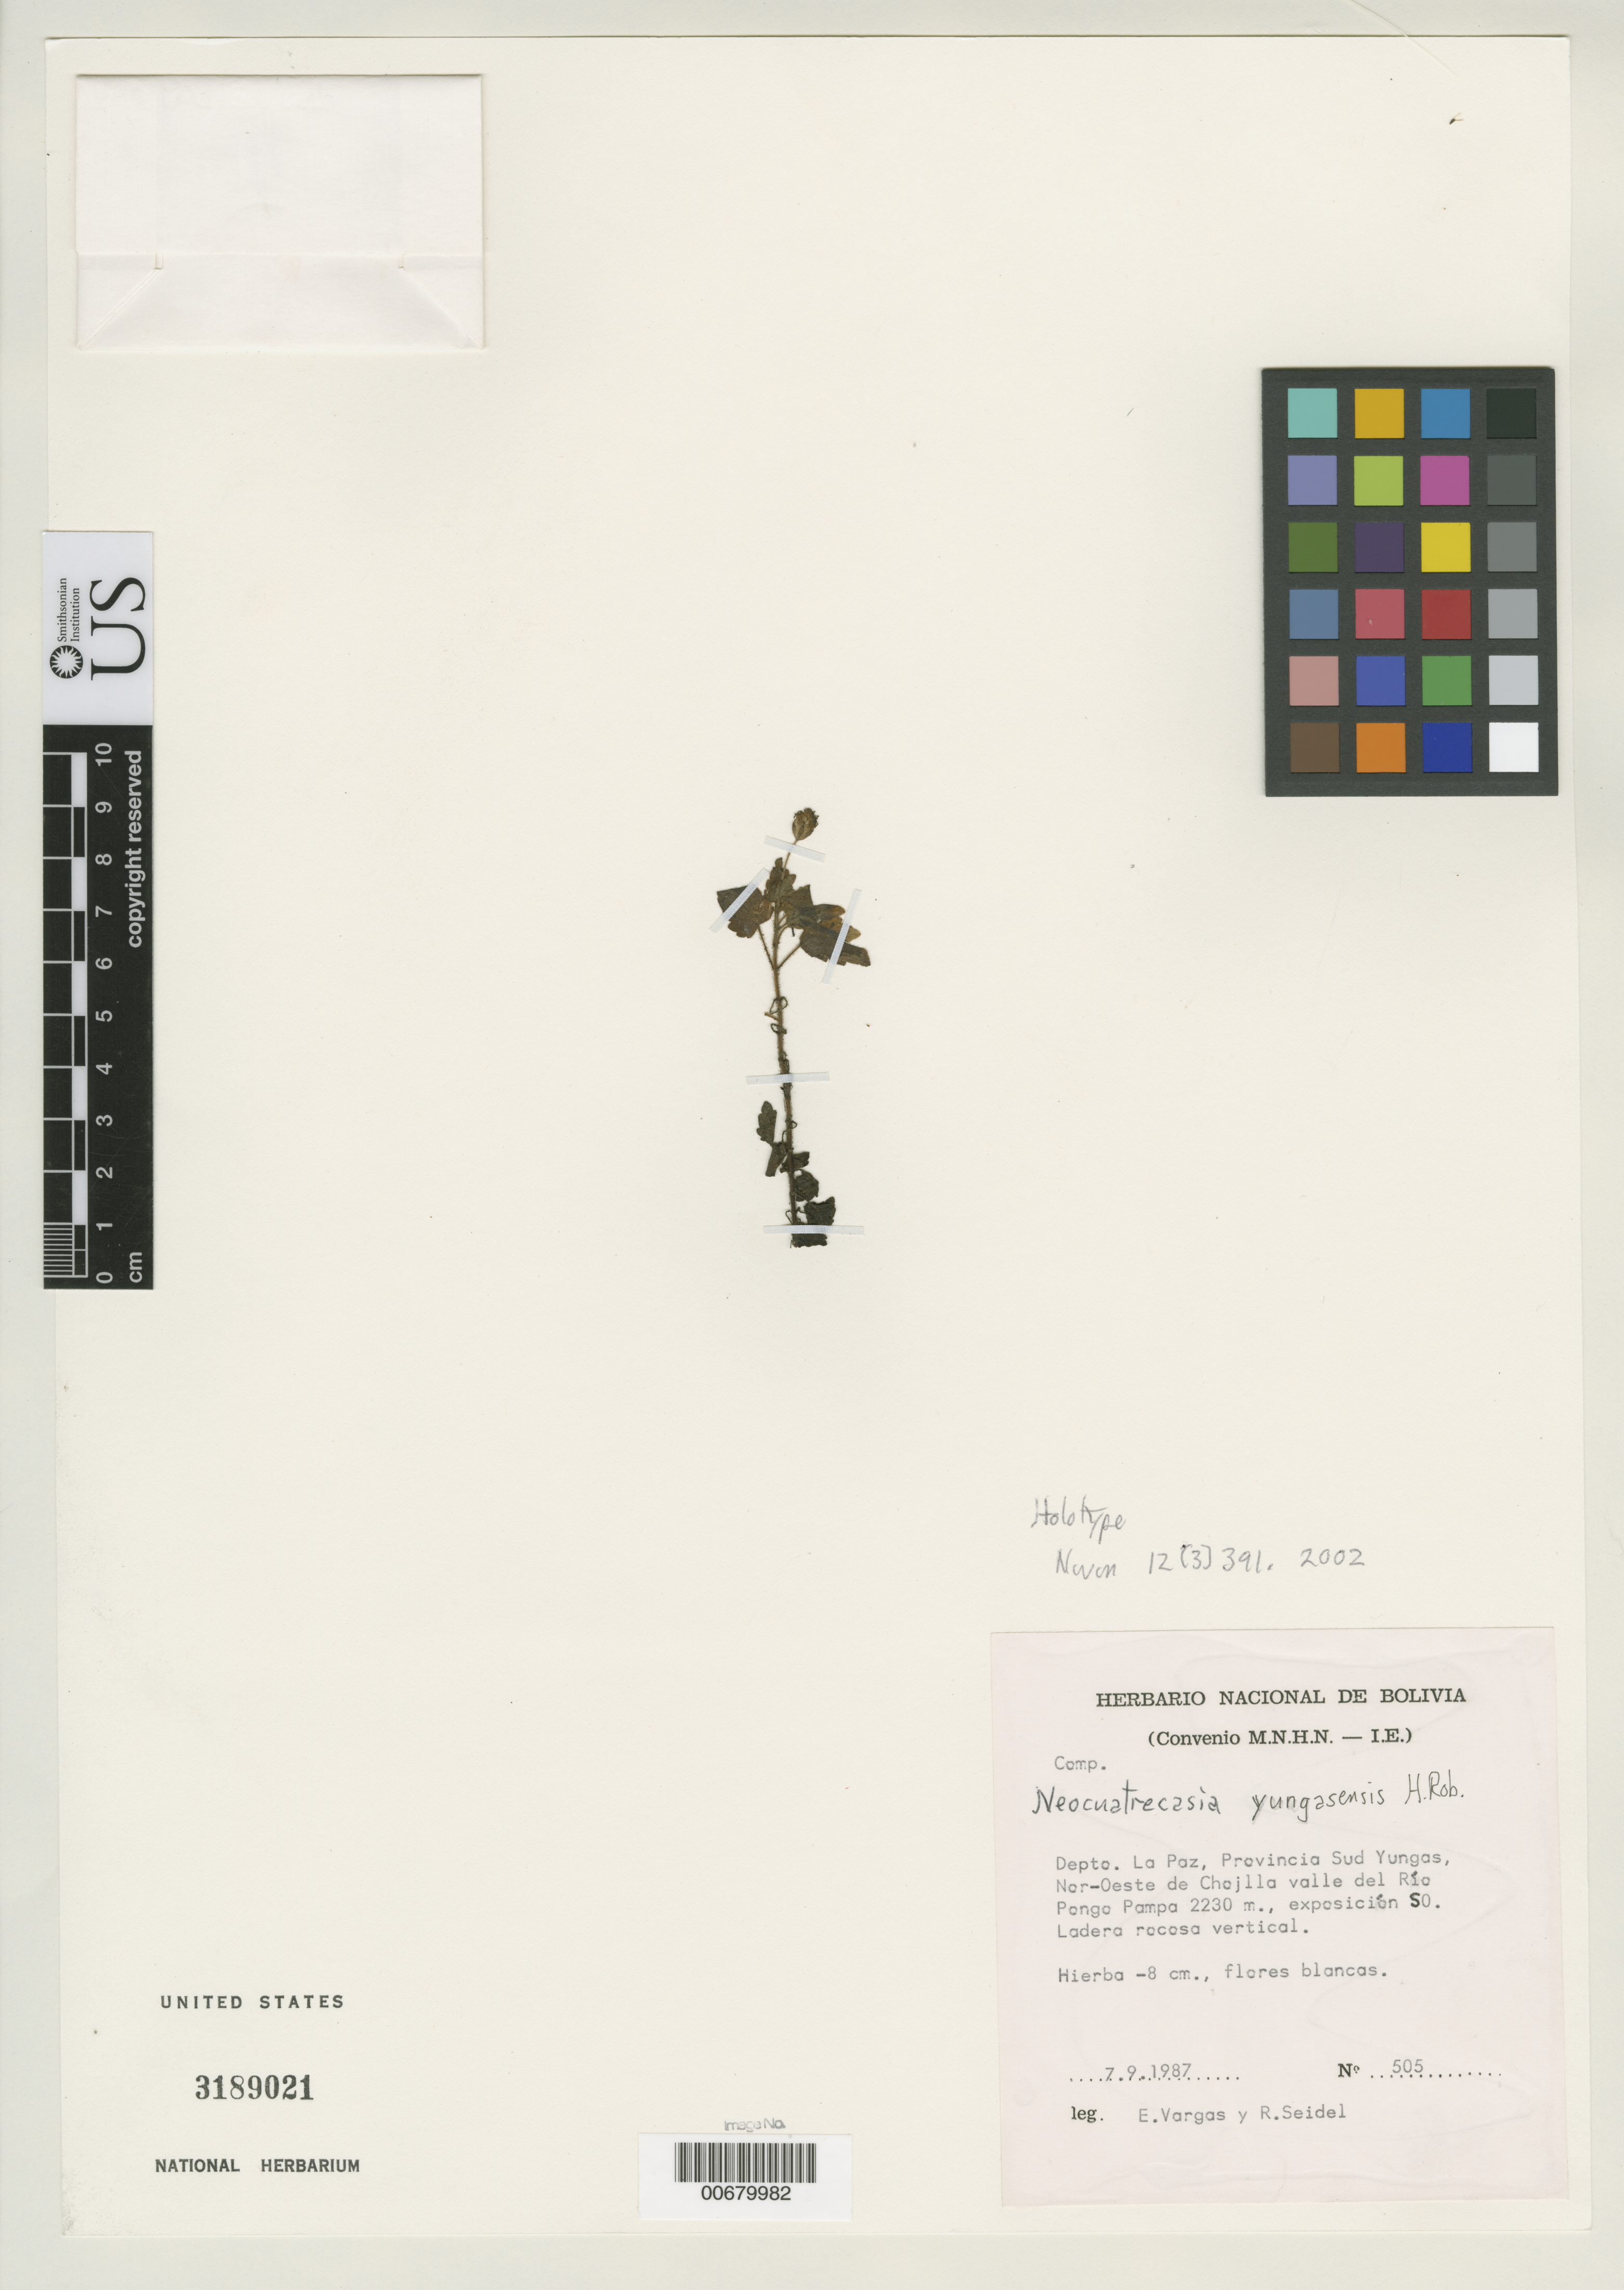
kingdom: Plantae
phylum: Tracheophyta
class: Magnoliopsida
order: Asterales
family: Asteraceae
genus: Neocuatrecasia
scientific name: Neocuatrecasia yungasensis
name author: H. Rob.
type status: Holotype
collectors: E. Vargas & R. Seidel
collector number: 505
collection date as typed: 09 Jul 1987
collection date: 1987-07-09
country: Bolivia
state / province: La Paz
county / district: Sud Yungas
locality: Nor-Oeste de Chojlla valle del Rio Panga Pampa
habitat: Ladera racosa vertical.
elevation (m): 2230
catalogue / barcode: US 3189021